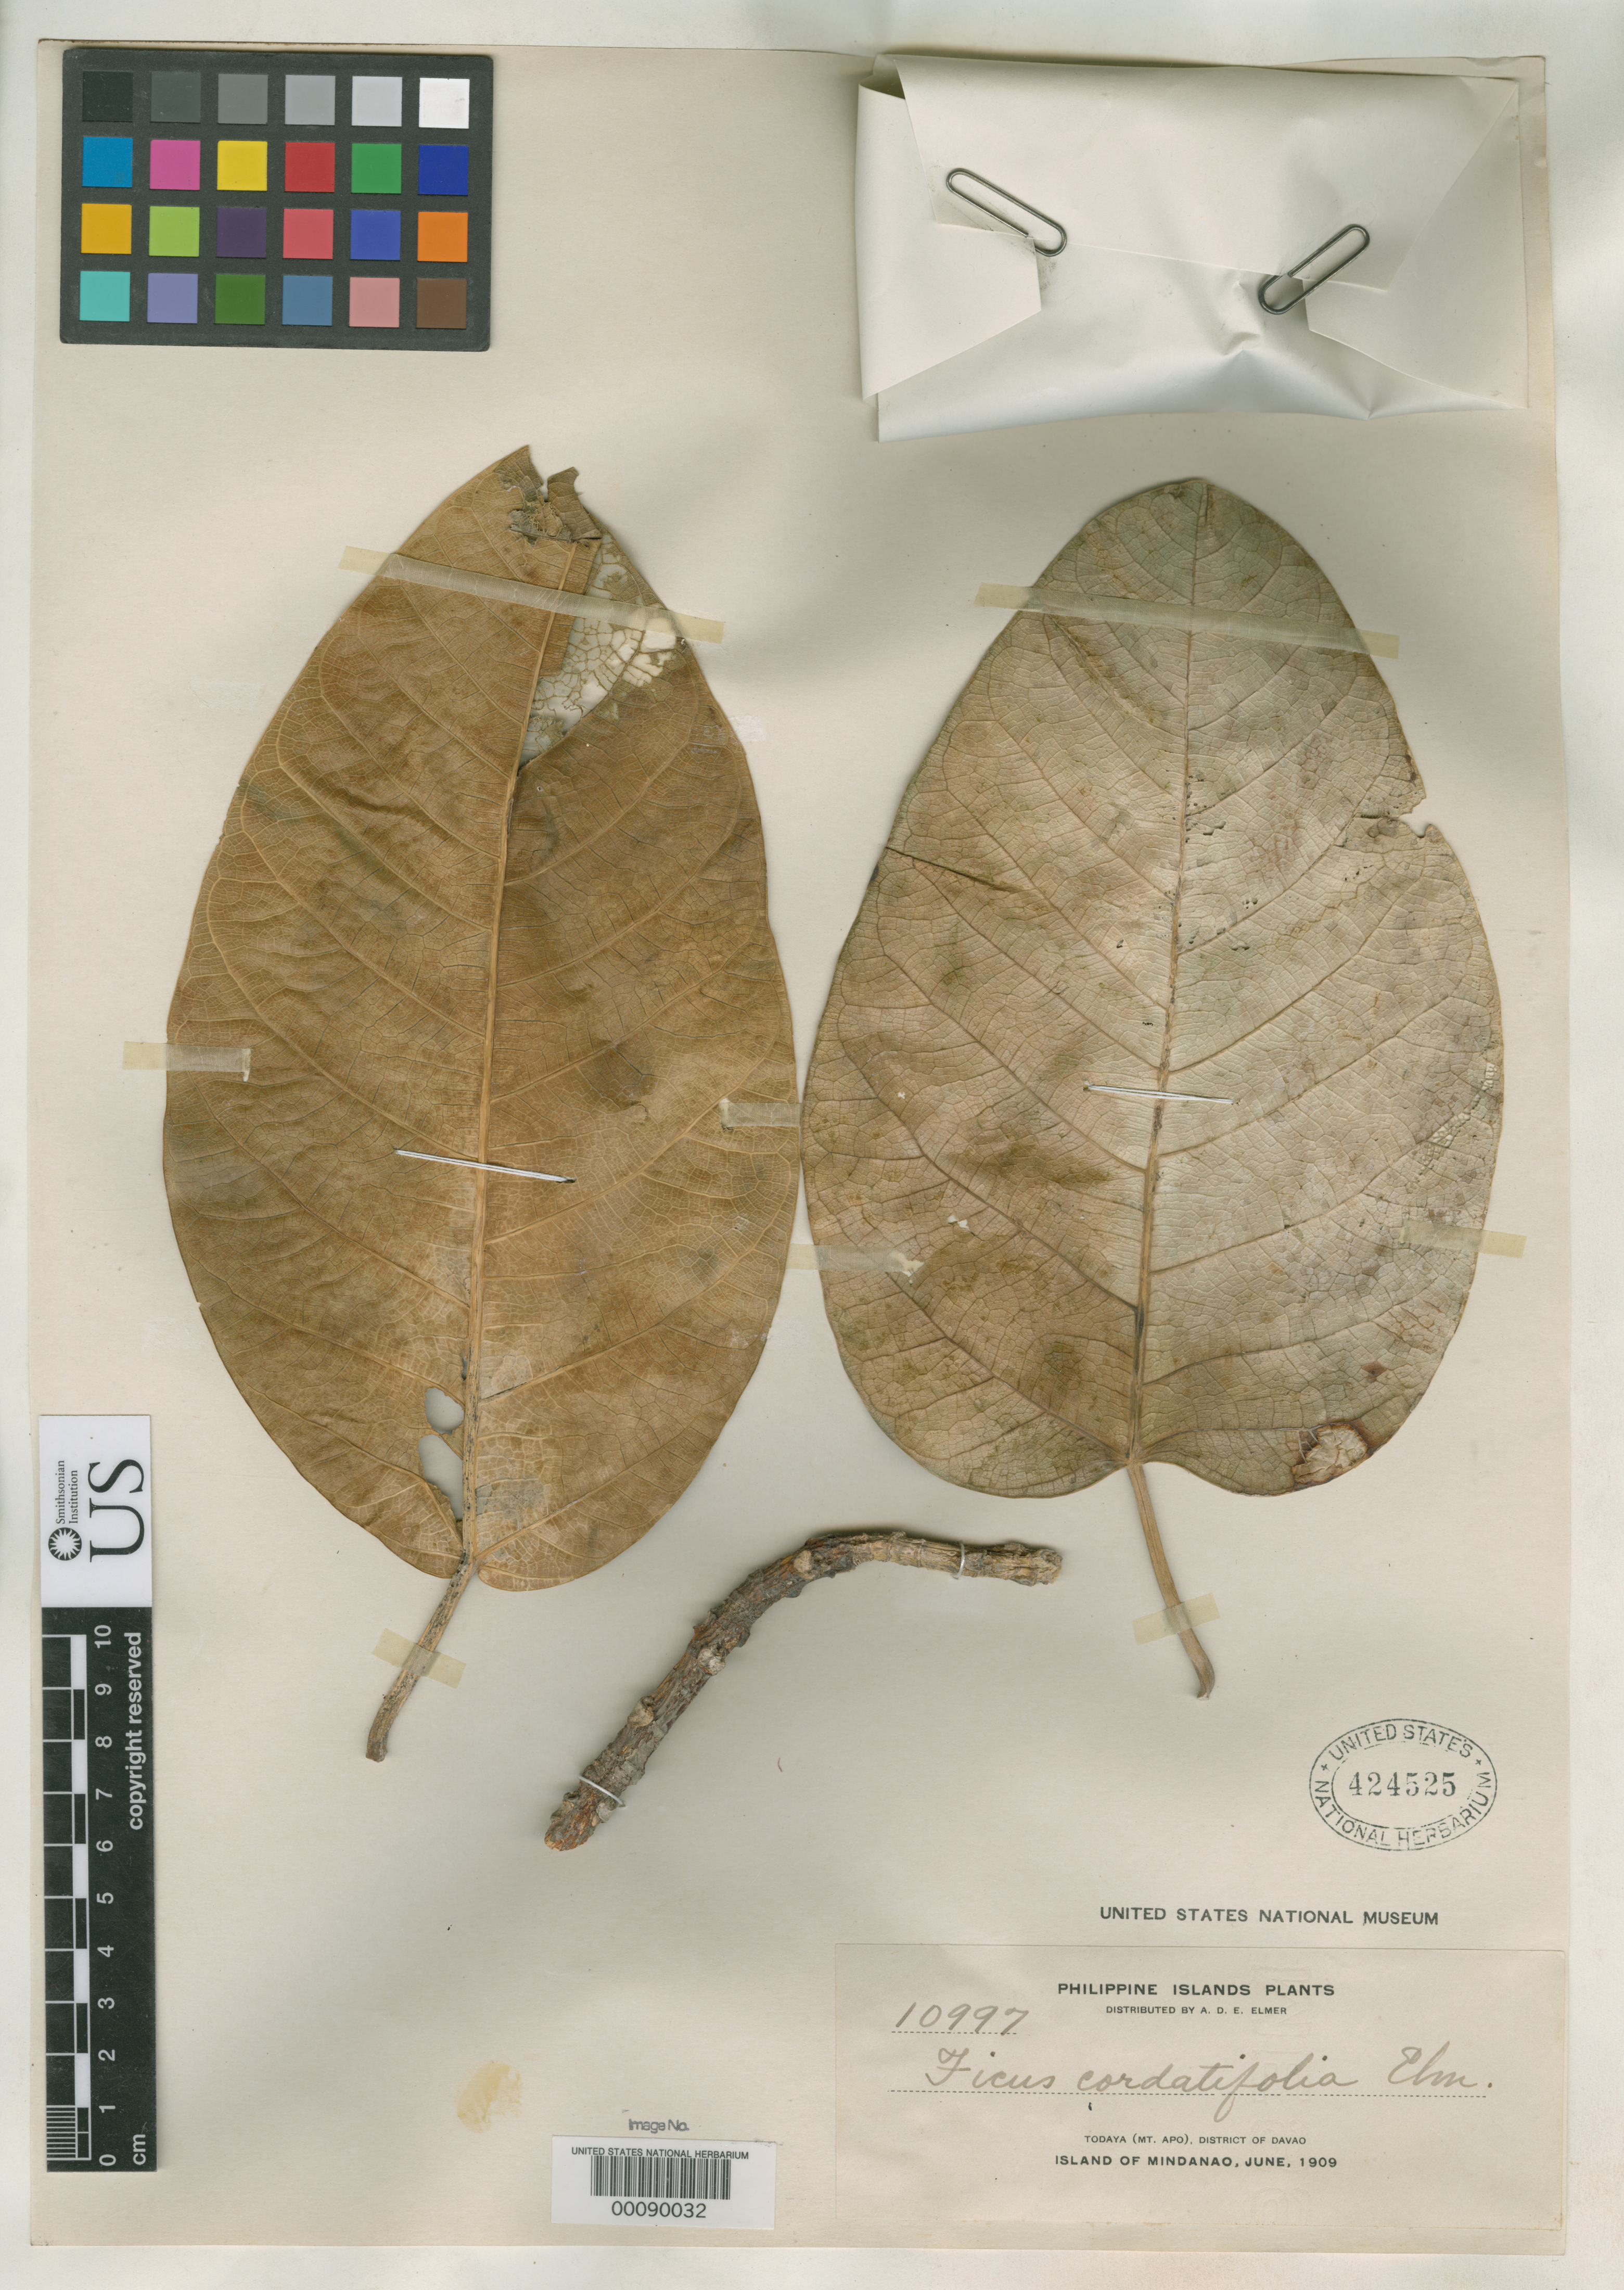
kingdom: Plantae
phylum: Tracheophyta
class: Magnoliopsida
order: Rosales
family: Moraceae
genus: Ficus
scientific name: Ficus cordatifolia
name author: Elmer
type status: Isotype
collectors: A. D. E. Elmer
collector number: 10997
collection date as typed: Jun 1909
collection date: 1909-06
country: Philippines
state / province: Davao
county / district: Davao del Sur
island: Mindanao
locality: Todaya, Mt. Apo.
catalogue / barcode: US 424525